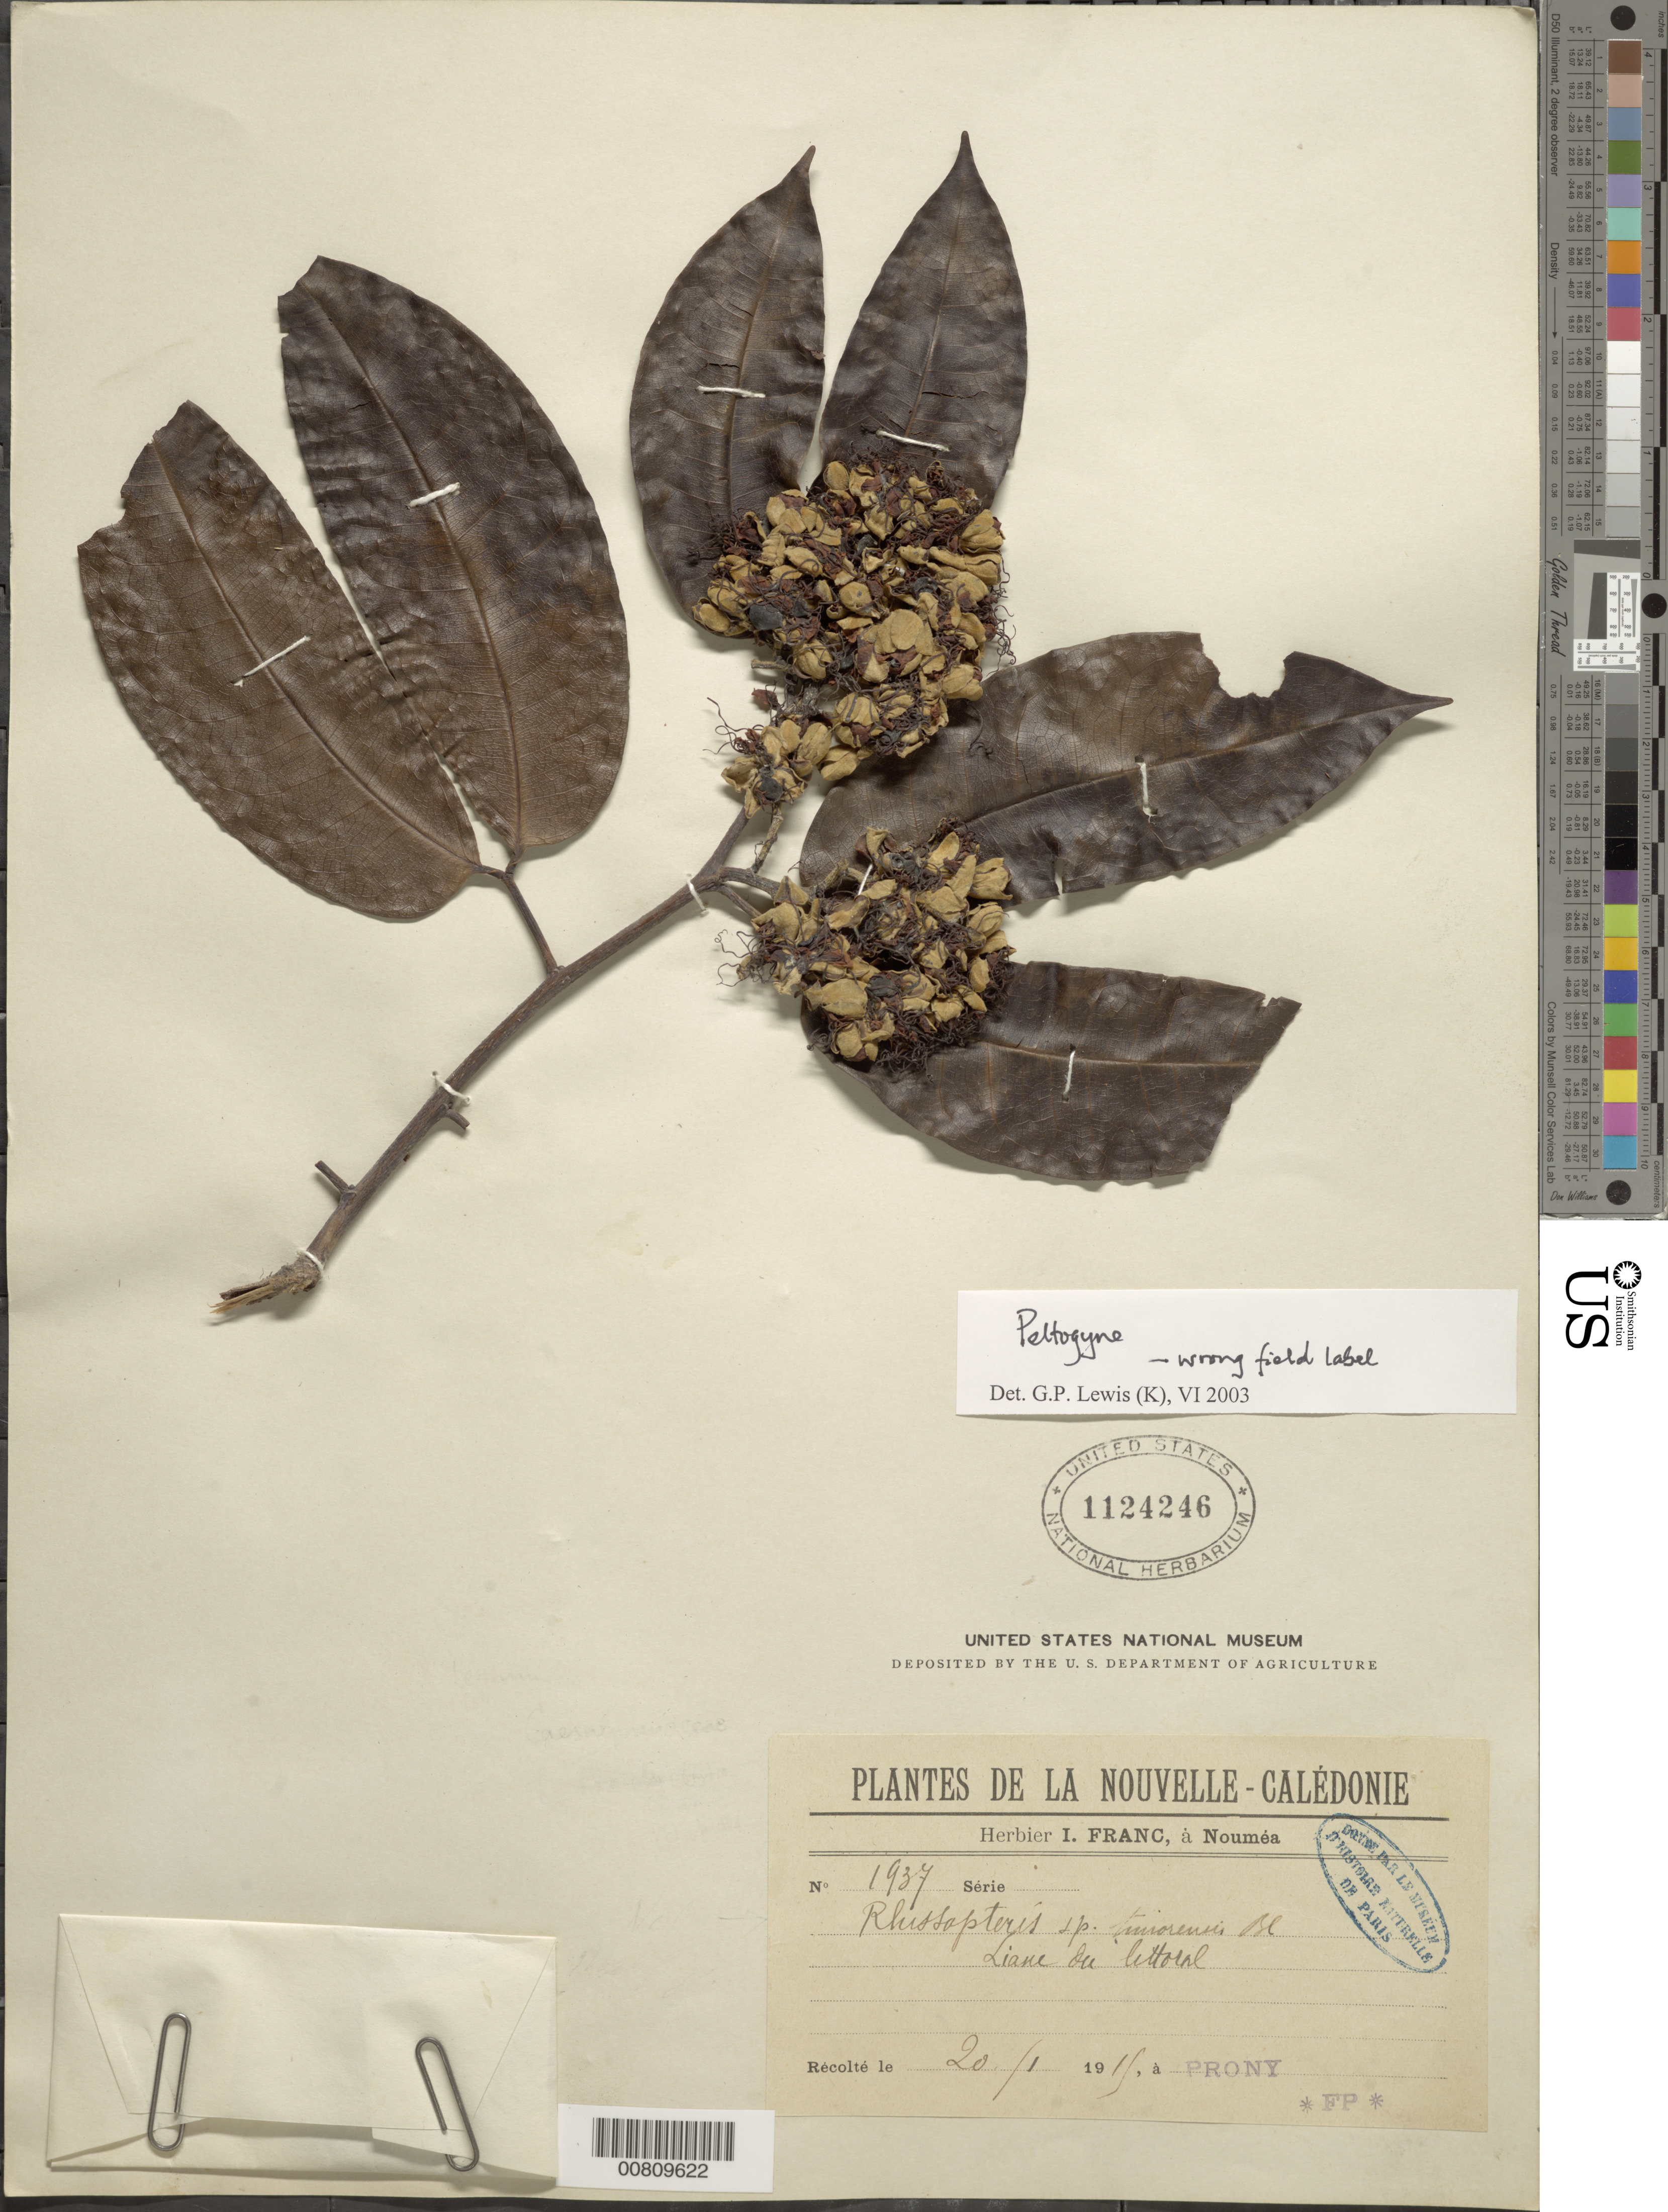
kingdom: Plantae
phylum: Tracheophyta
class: Magnoliopsida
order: Fabales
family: Fabaceae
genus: Peltogyne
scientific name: Peltogyne sp.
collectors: I. Franc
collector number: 1937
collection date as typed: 20 Jan 1911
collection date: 1911-01-20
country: New Caledonia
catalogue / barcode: US 1124246